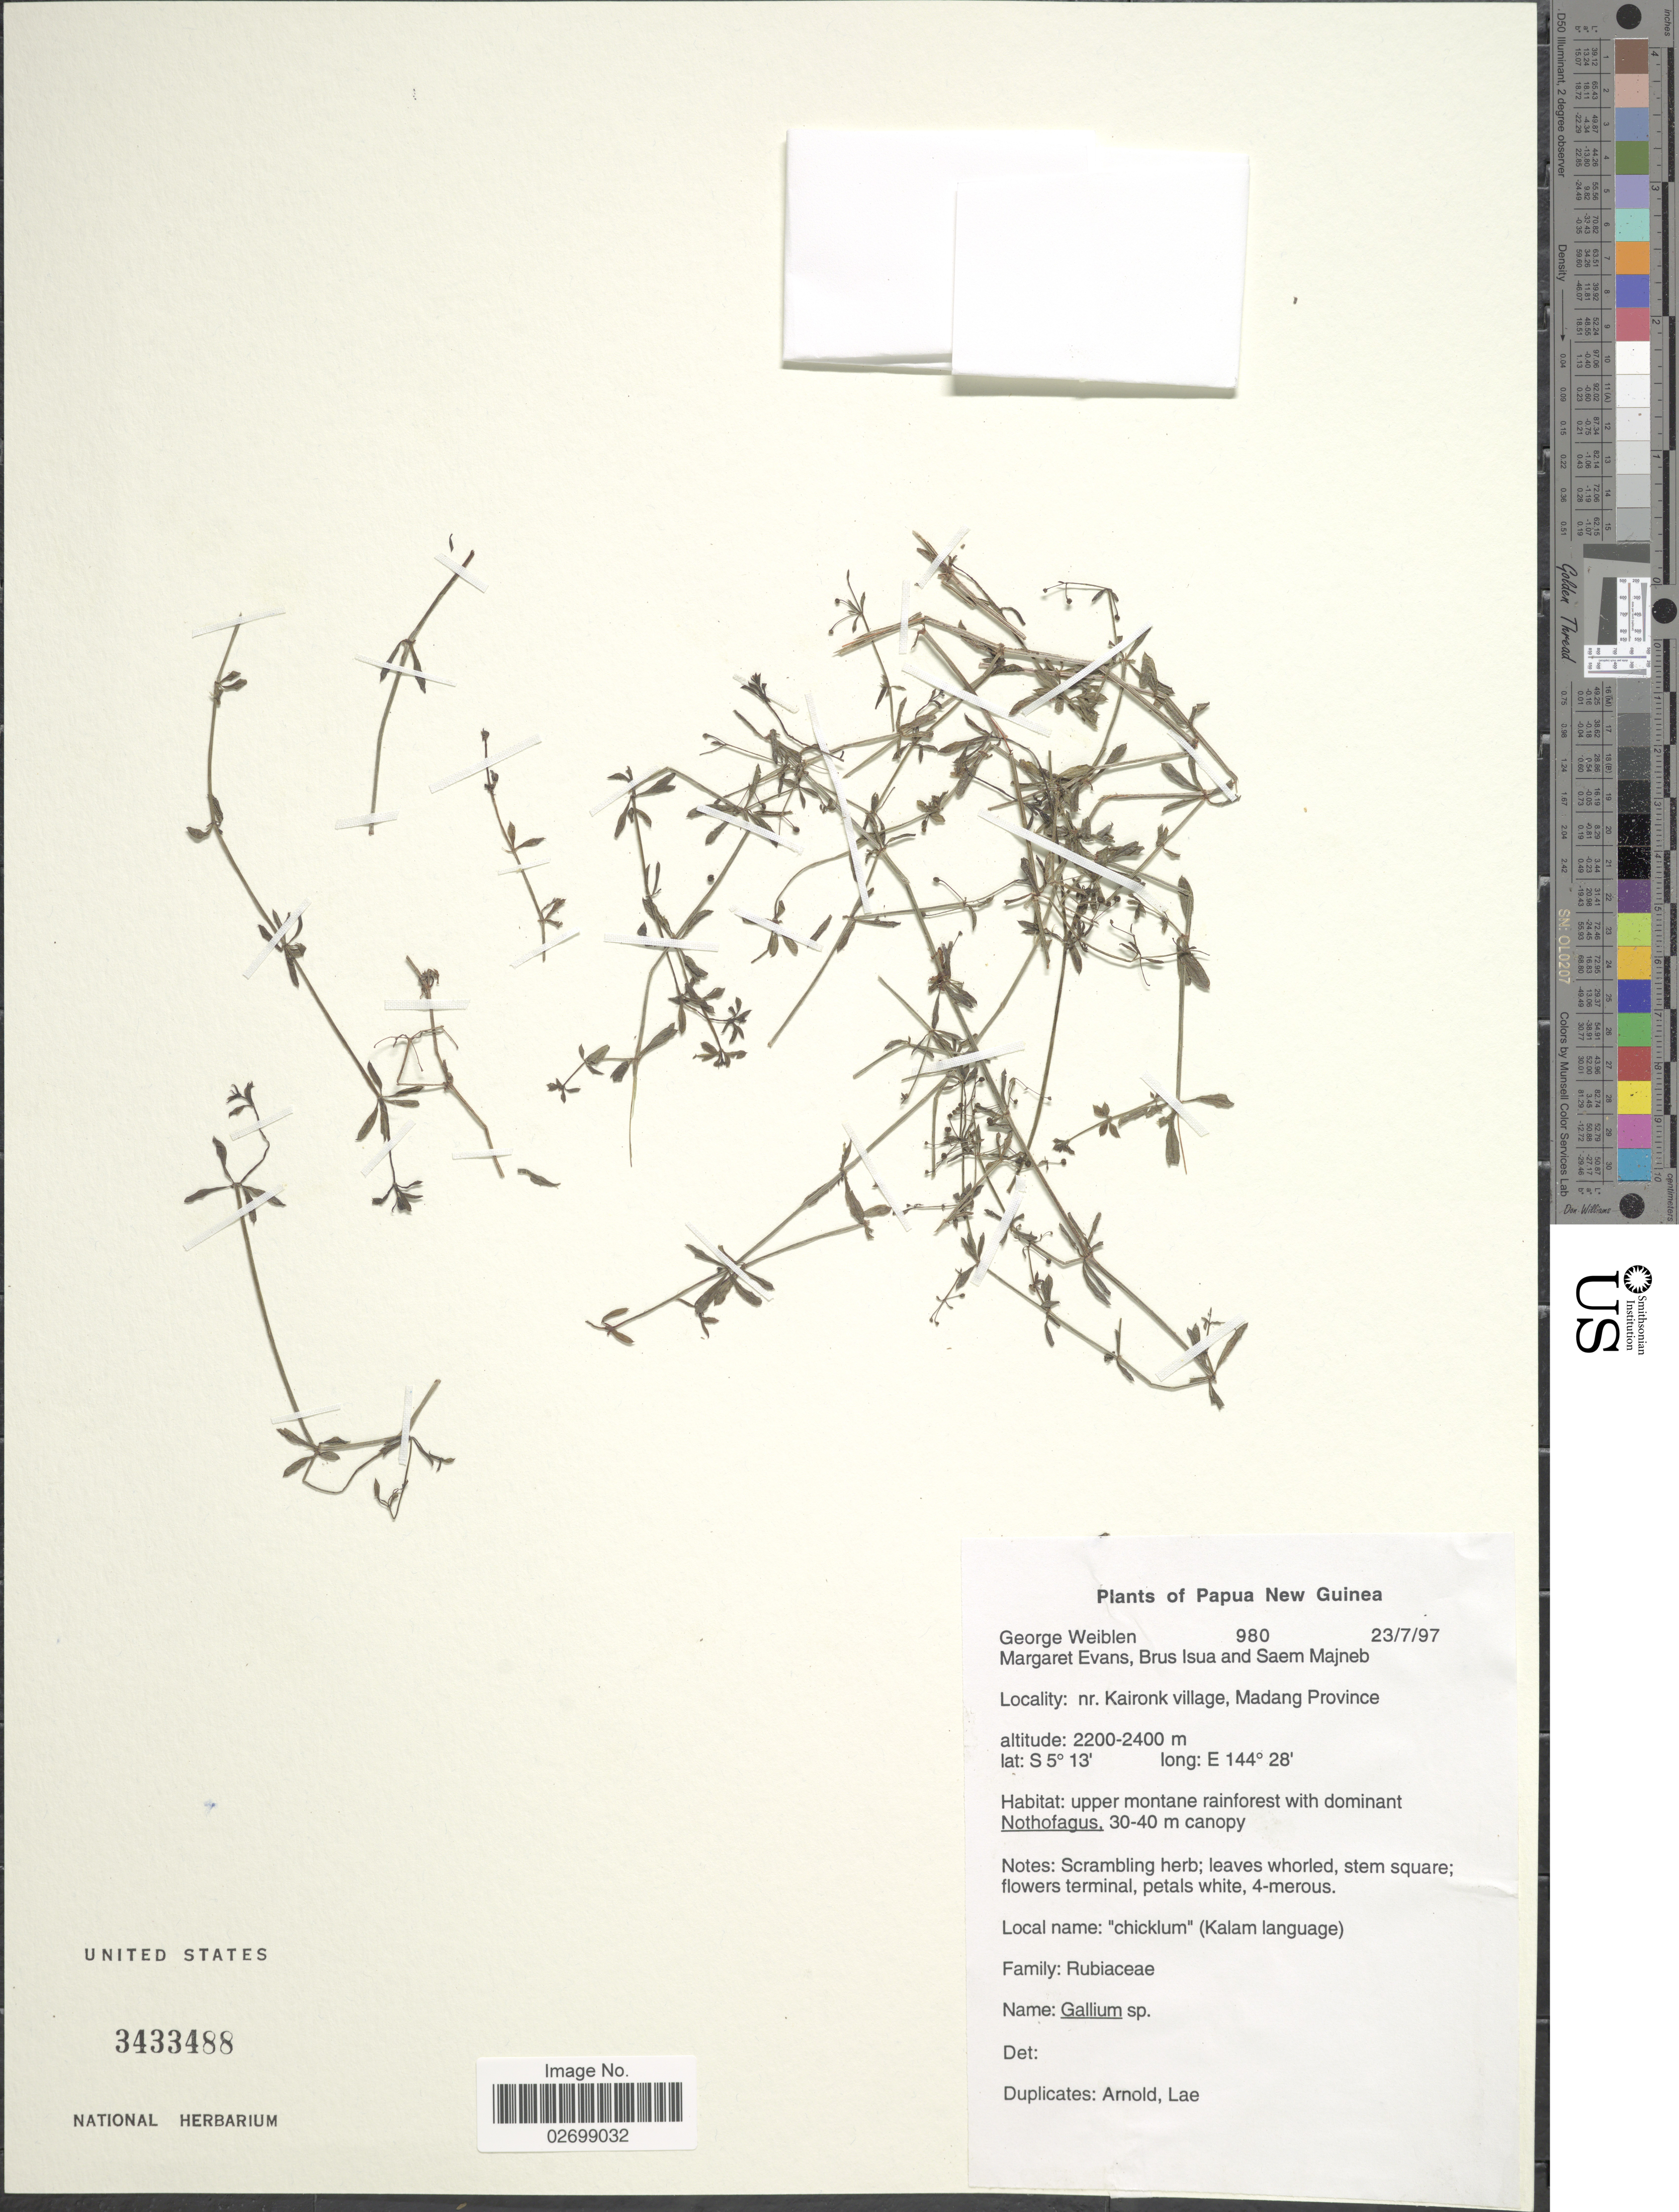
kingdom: Plantae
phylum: Tracheophyta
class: Magnoliopsida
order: Gentianales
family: Rubiaceae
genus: Galium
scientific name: Galium sp.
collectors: G. D. Weiblen, M. Evans, B. Isua & S. Majneb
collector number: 980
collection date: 1997-07-23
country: Papua New Guinea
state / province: Madang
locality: Nr. Kaironk village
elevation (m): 2200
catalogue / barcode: US 3433488